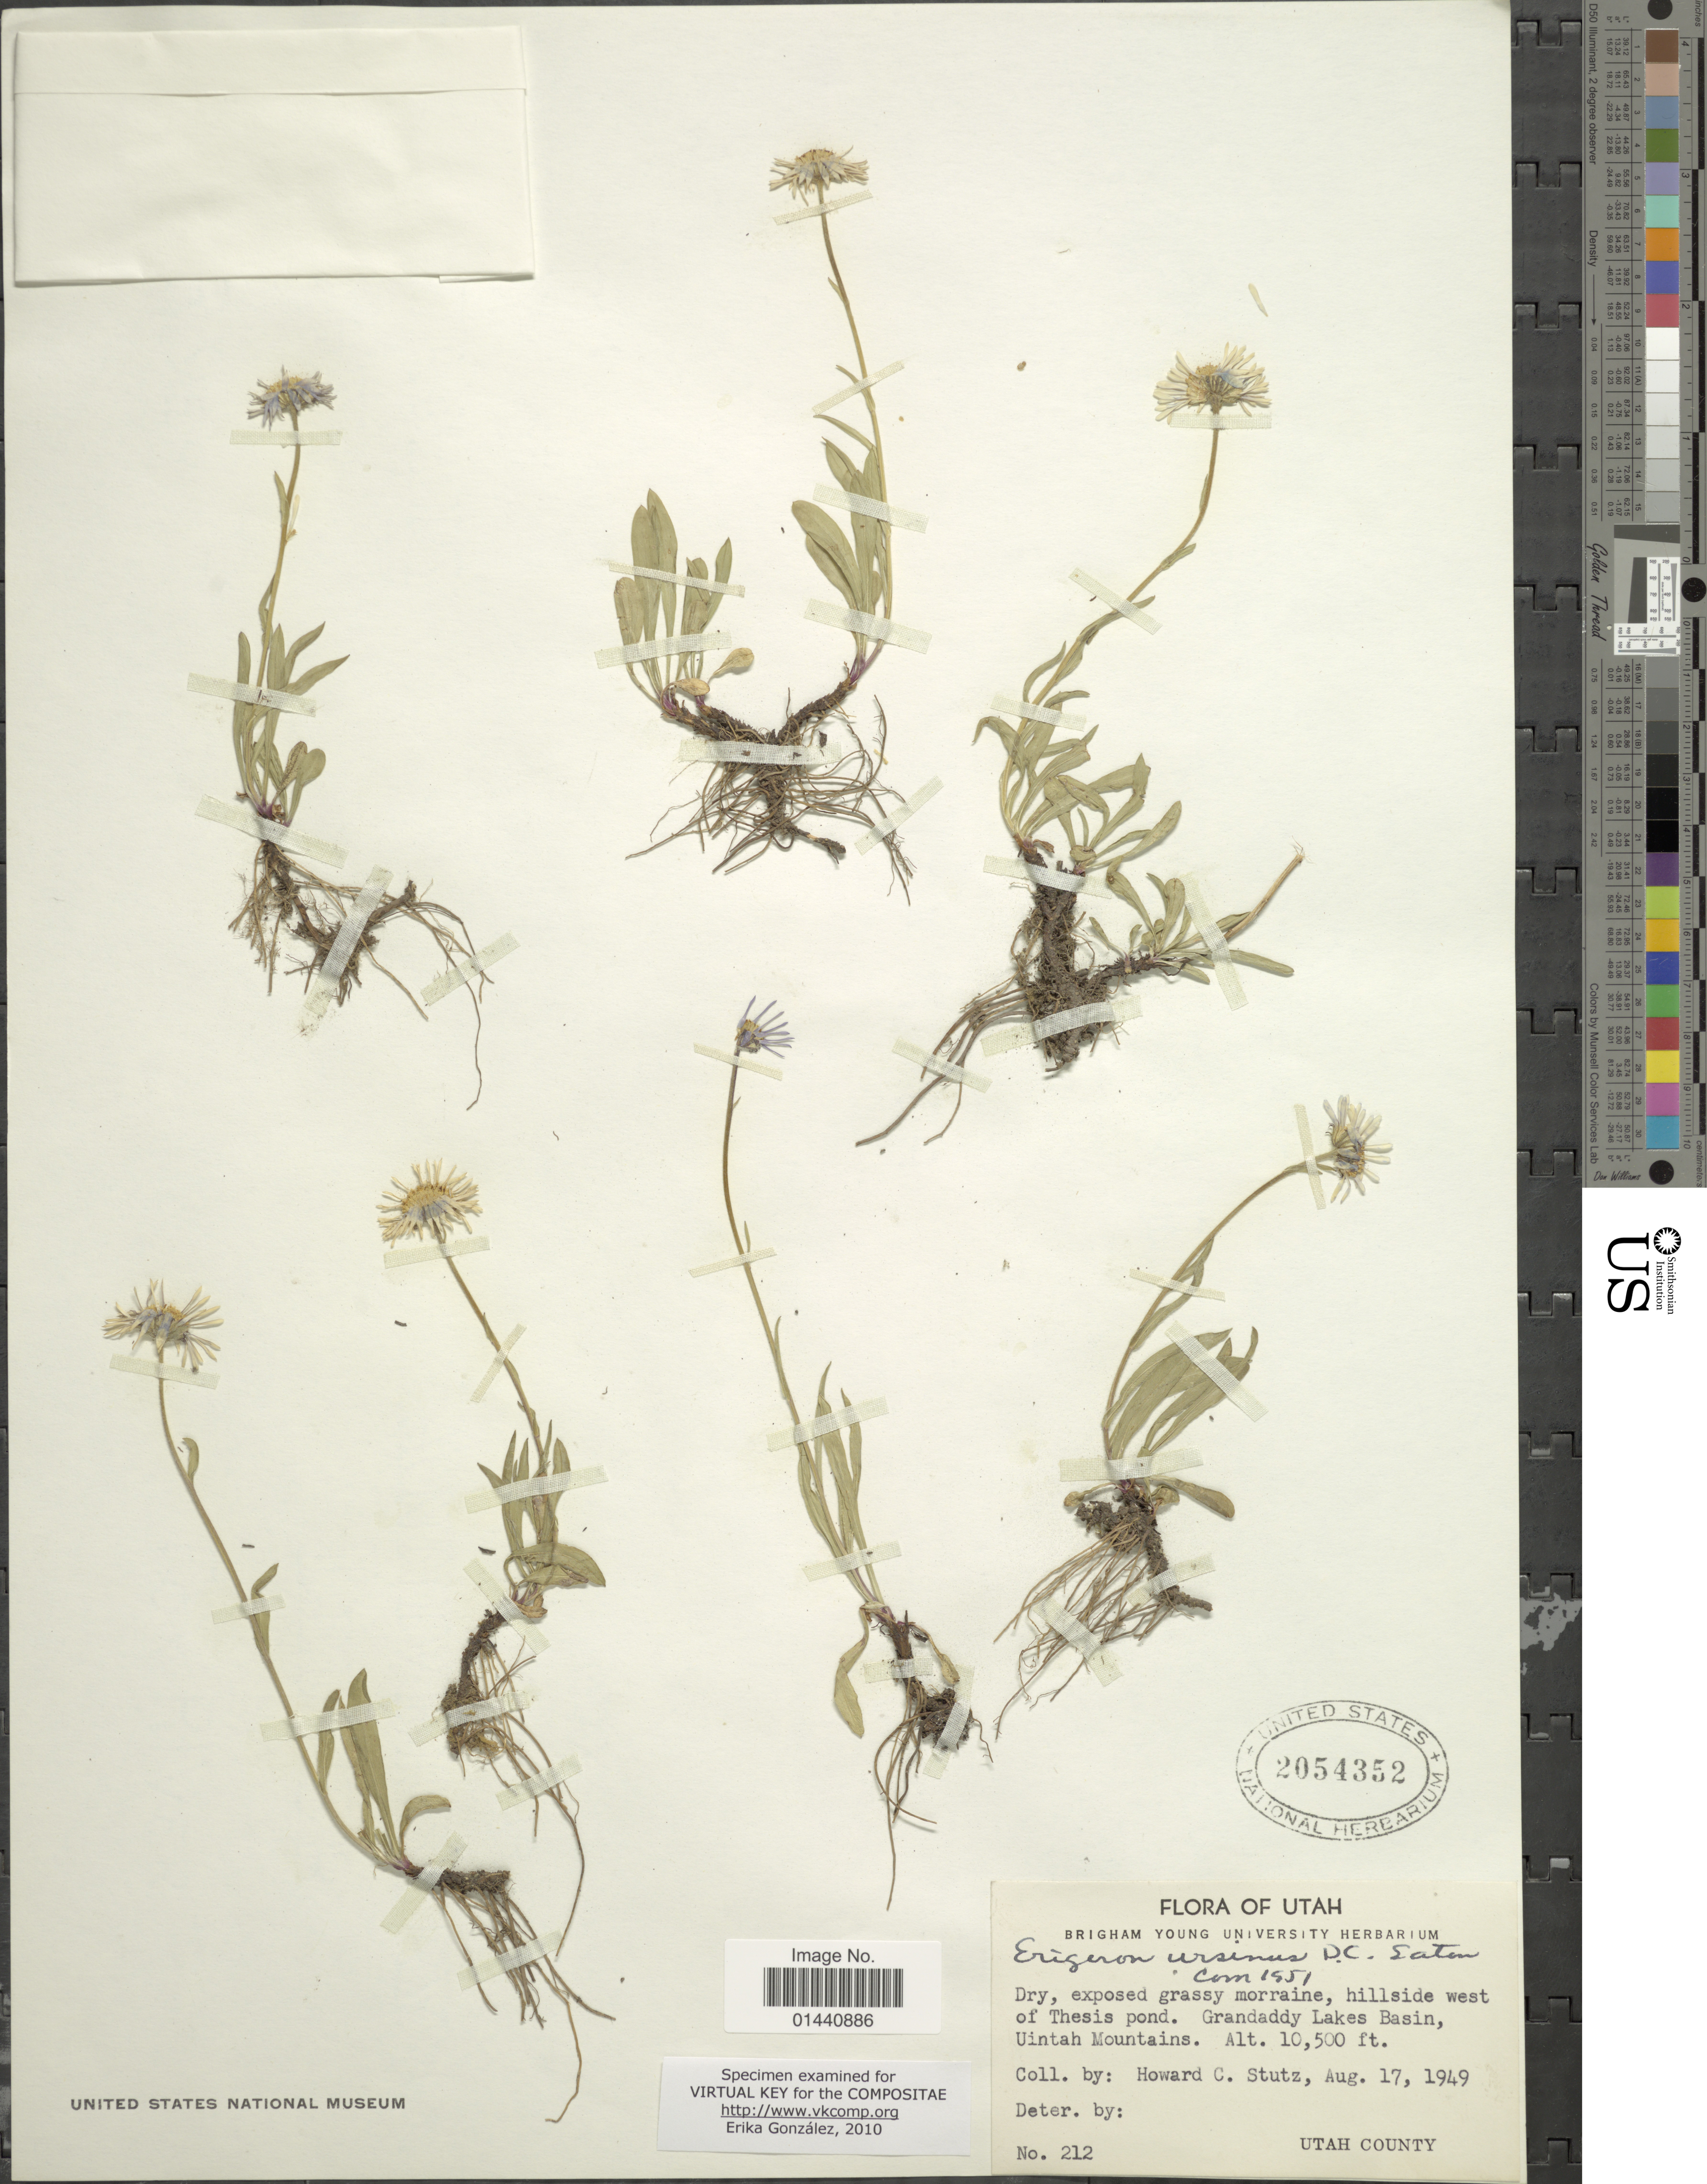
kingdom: Plantae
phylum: Tracheophyta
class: Magnoliopsida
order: Asterales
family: Asteraceae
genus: Erigeron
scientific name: Erigeron ursinus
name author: D.C. Eaton in C. King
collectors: H. C. Stutz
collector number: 212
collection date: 1949-08-17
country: United States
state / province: Utah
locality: Grandaddy Lakes Basin, Uintah Mountains.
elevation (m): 3200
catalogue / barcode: US 2054352